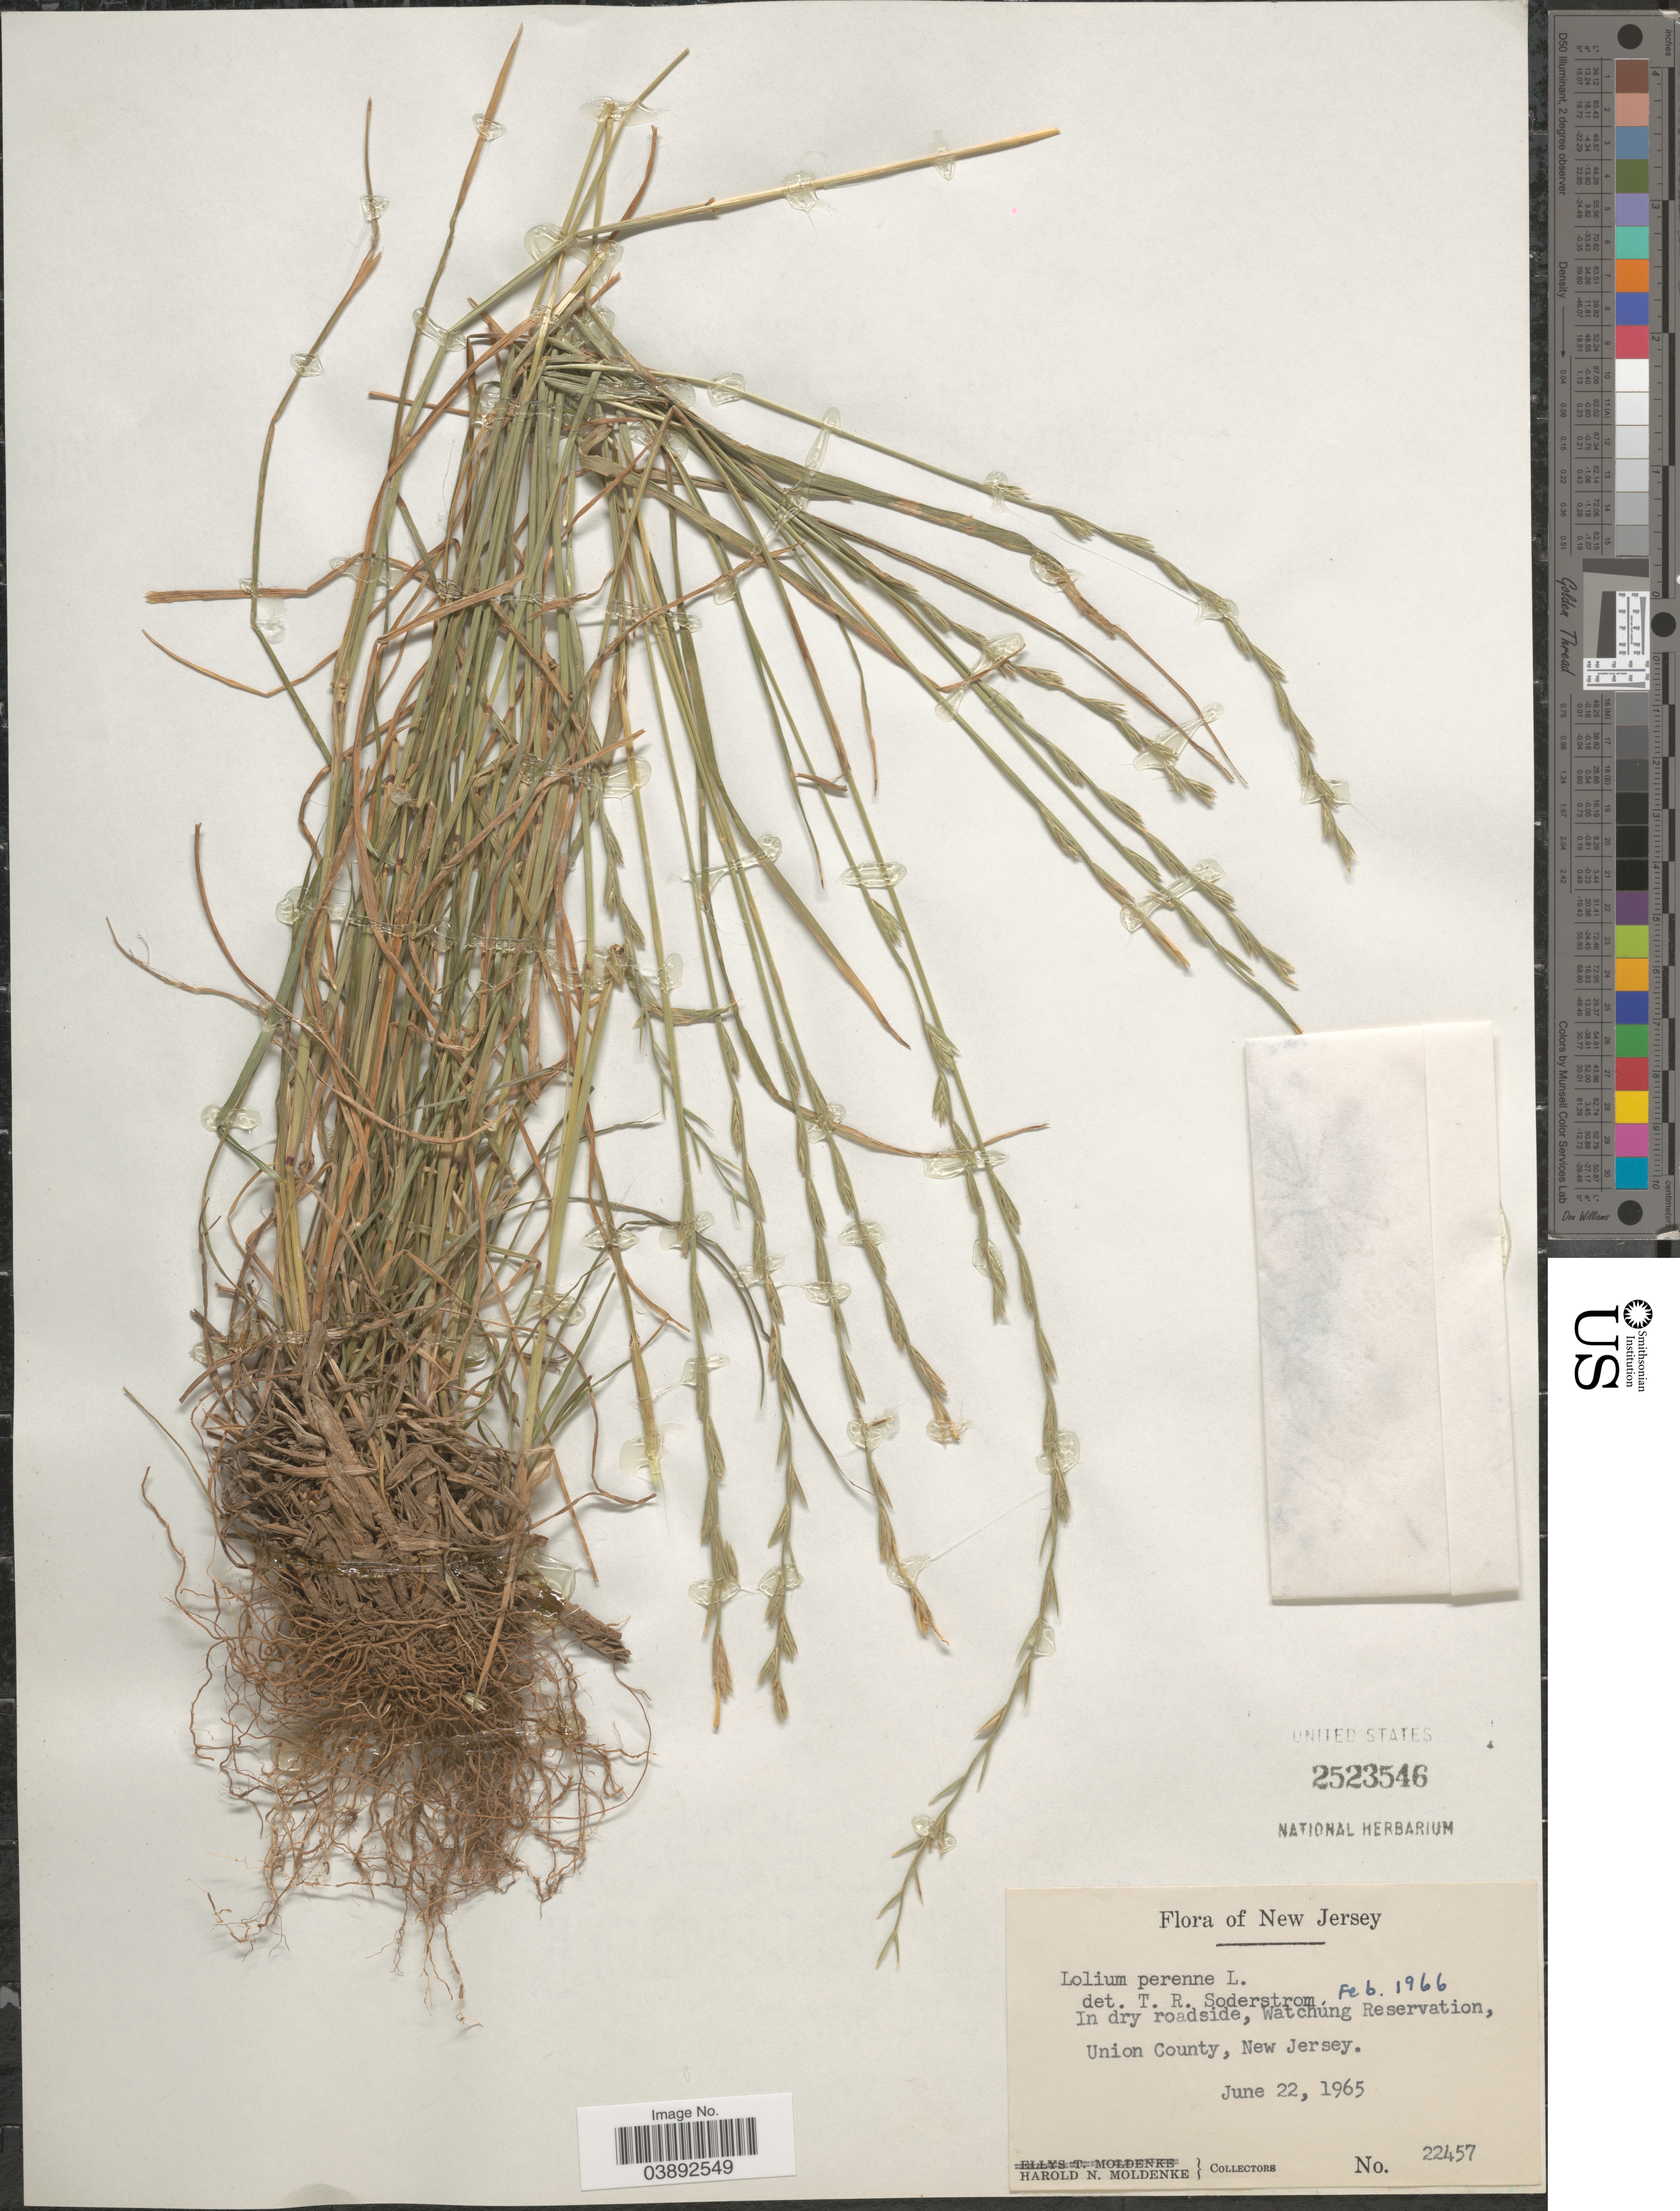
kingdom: Plantae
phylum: Tracheophyta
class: Liliopsida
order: Poales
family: Poaceae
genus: Lolium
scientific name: Lolium perenne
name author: L.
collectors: H. N. Moldenke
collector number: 22457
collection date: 1965-06-22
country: United States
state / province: New Jersey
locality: Watchung Reservation, Union County.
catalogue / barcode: US 2523546